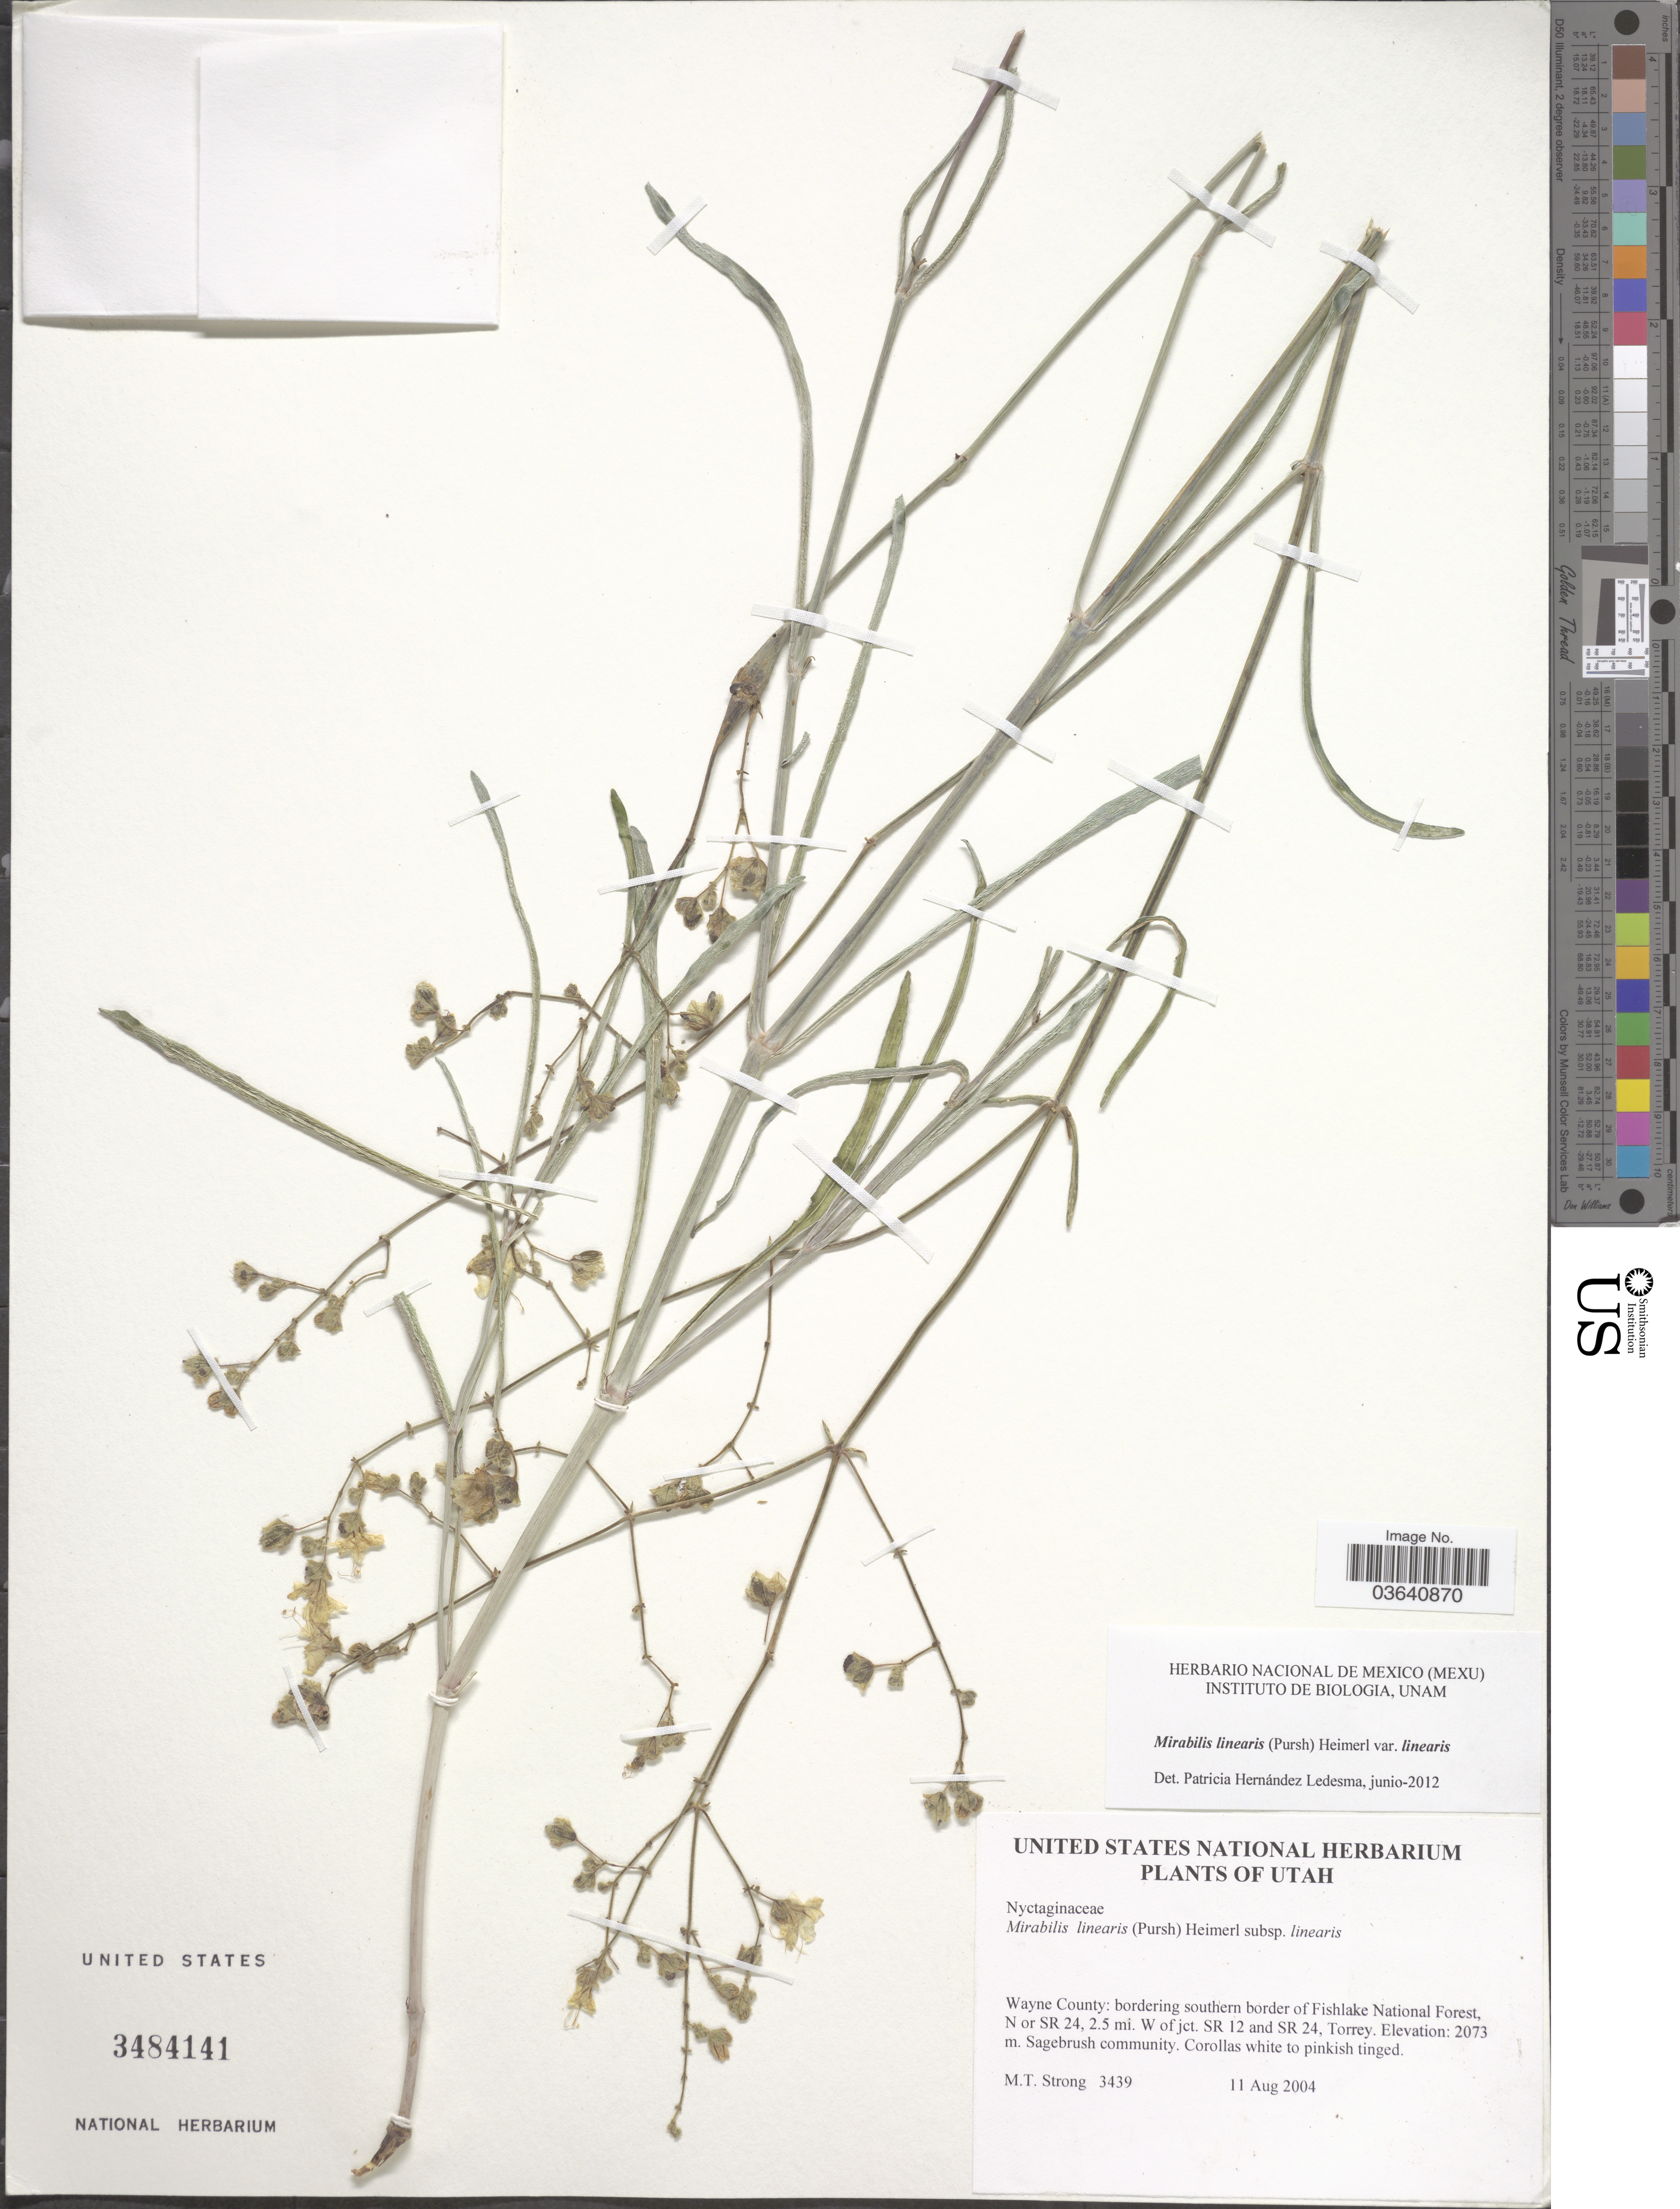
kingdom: Plantae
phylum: Tracheophyta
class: Magnoliopsida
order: Caryophyllales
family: Nyctaginaceae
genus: Mirabilis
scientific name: Mirabilis linearis var. linearis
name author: (Pursh) Heimerl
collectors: M. T. Strong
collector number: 3439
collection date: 2004-08-11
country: United States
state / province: Utah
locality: Wayne County: bordering southern border of Fishlake National Forest N or SR 24, 2.5 mi. W of jct. SR 12 and SR 24, Torrey.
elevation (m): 2073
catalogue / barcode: US 3484141